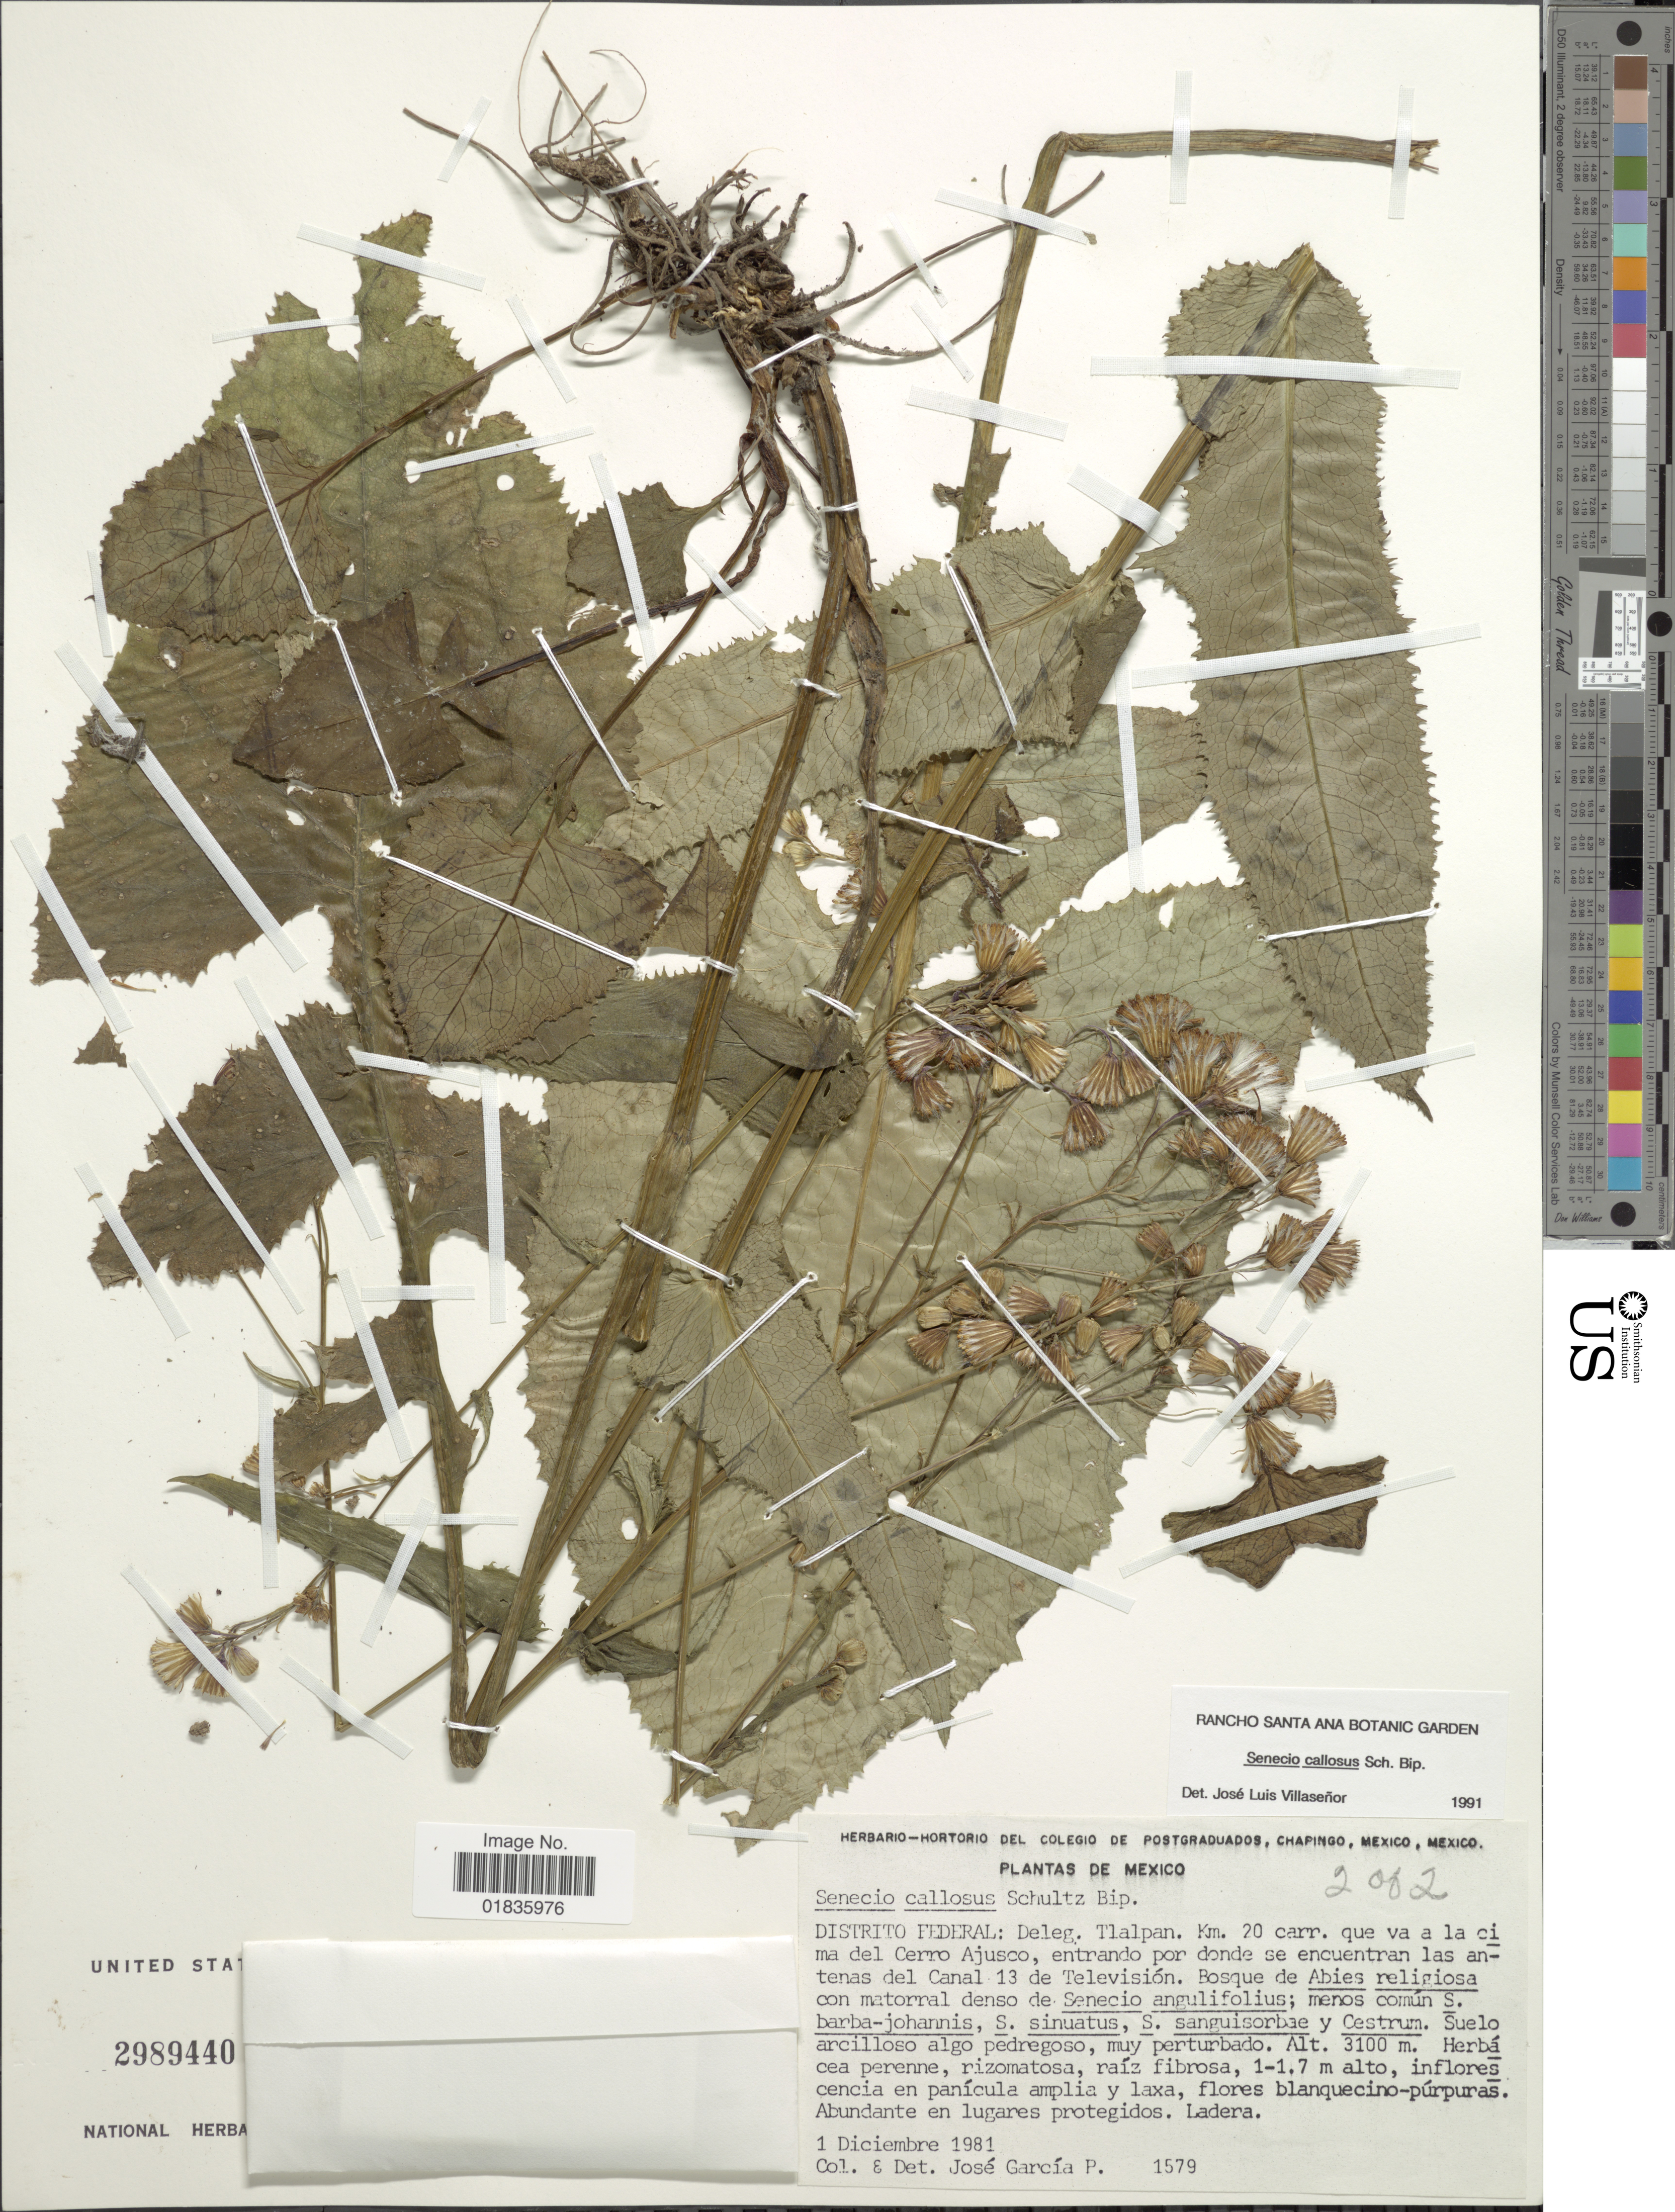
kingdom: Plantae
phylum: Tracheophyta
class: Magnoliopsida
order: Asterales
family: Asteraceae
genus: Senecio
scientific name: Senecio callosus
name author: Sch. Bip.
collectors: J. García-P.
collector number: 1579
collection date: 1981-12-01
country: Mexico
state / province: Distrito Federal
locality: Deleg. Tlalpan. Km. 20 carr. que va a la cima del Cerro Ajusco, entrando por donde se encuentran las antenas del Canal 13 de Television.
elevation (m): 3100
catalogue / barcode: US 2989440